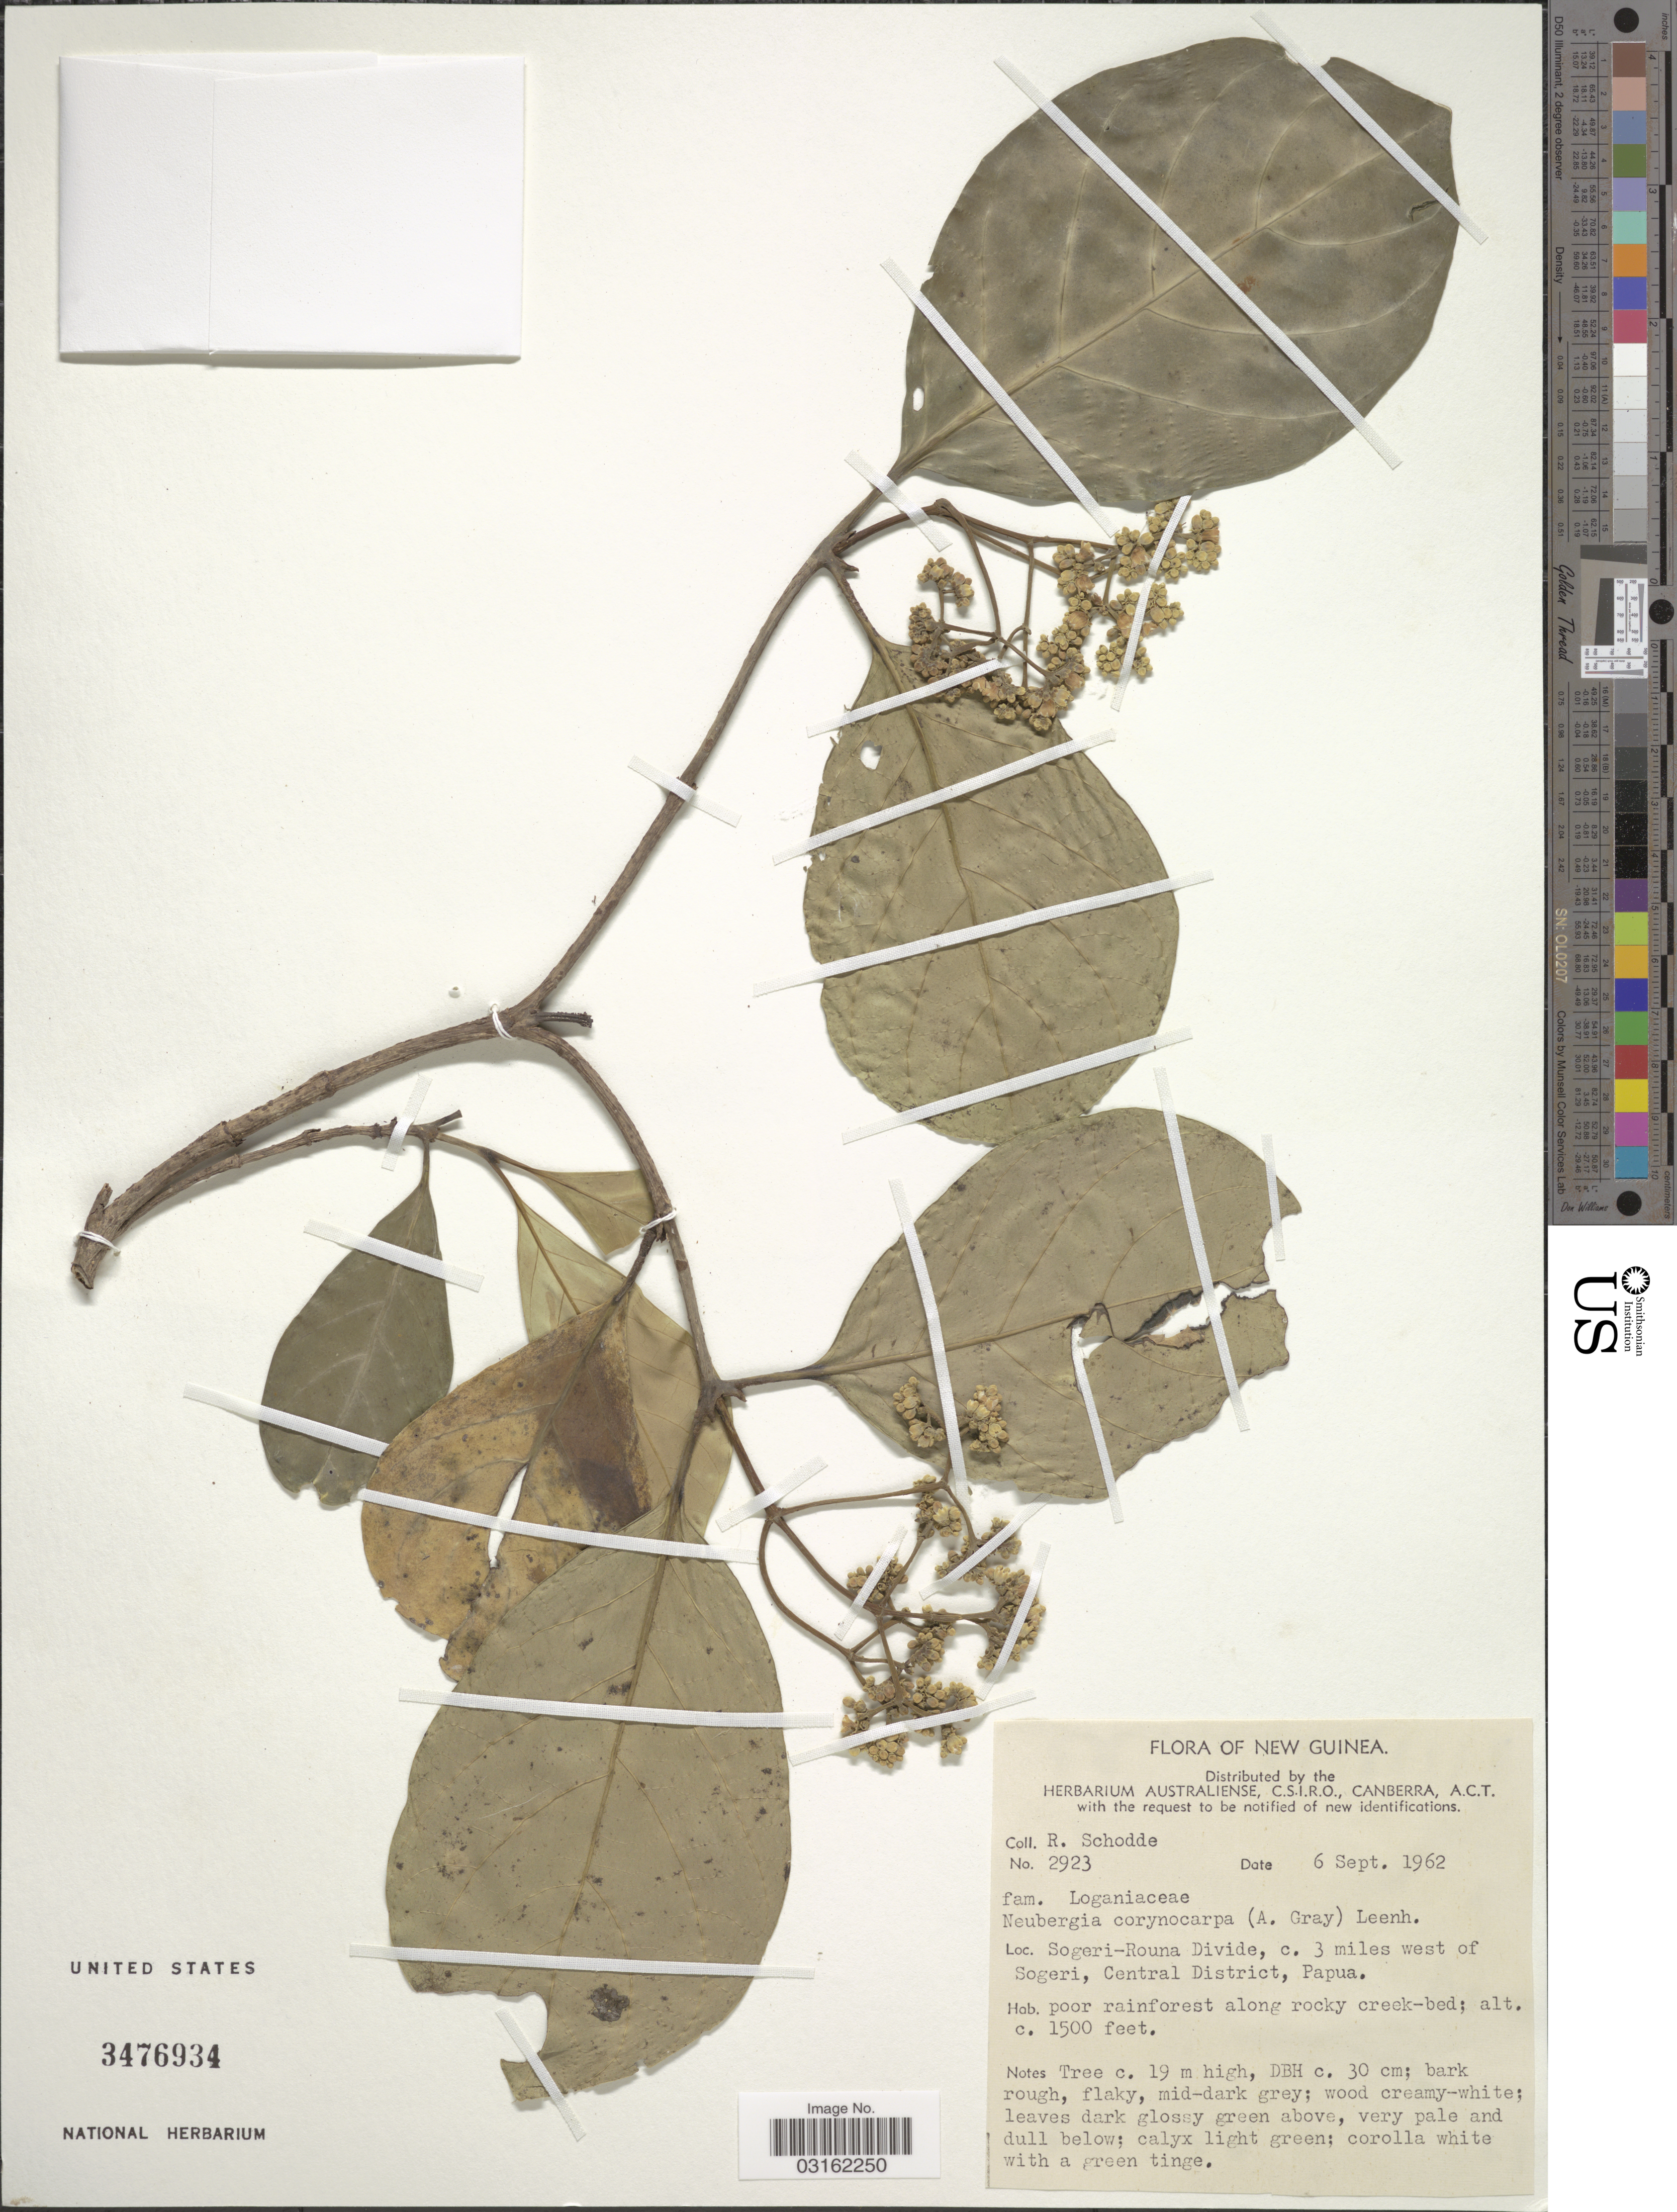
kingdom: Plantae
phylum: Tracheophyta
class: Magnoliopsida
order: Gentianales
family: Loganiaceae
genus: Neuburgia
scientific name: Neuburgia corynocarpa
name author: (A. Gray) Leenh.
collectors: R. Schodde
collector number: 2923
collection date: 1962-09-06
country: Papua New Guinea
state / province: Central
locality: New Guinea. Sogeri-Rouna Divide, c. 3 mile west of Sogeri, Central District, Papua.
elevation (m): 457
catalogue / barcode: US 3476934